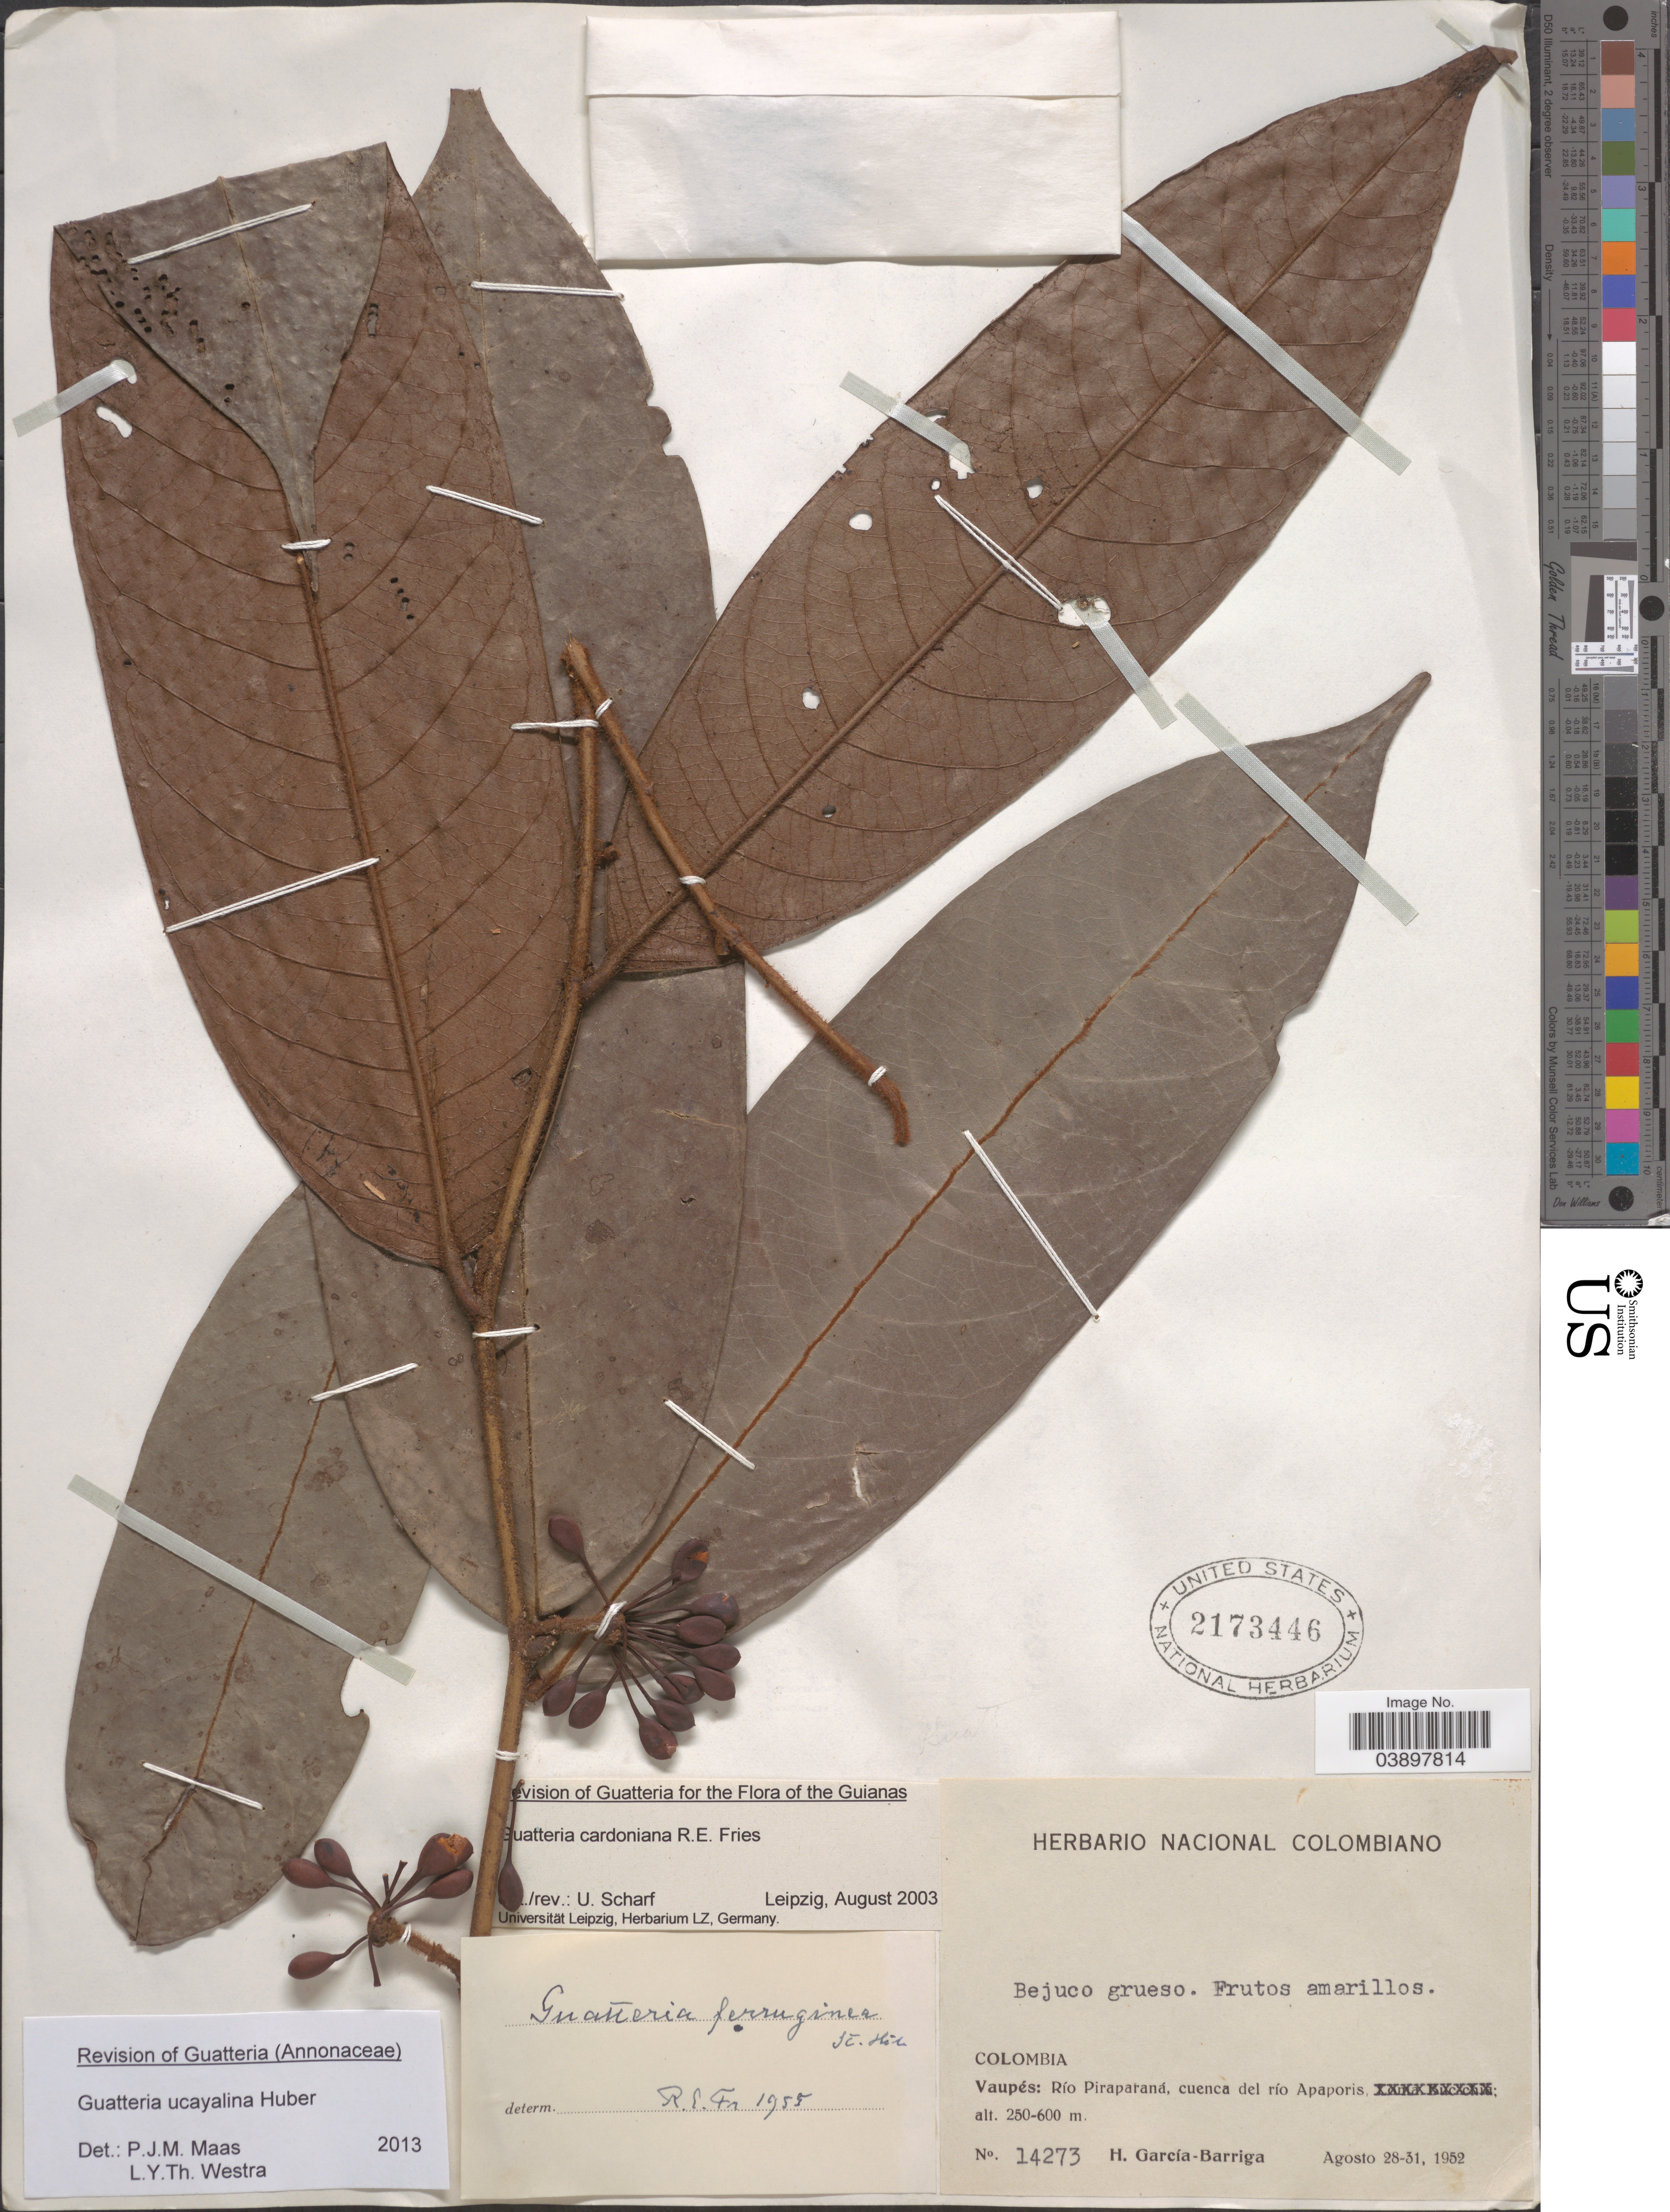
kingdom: Plantae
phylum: Tracheophyta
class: Magnoliopsida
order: Magnoliales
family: Annonaceae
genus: Guatteria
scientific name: Guatteria ucayalina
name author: Huber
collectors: H. García Barriga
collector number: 14273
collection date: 1952-08-28/1952-08-31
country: Colombia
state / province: Vaupés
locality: Río Piraparaná, cuenca del río Apaporis.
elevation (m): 250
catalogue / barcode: US 2173446